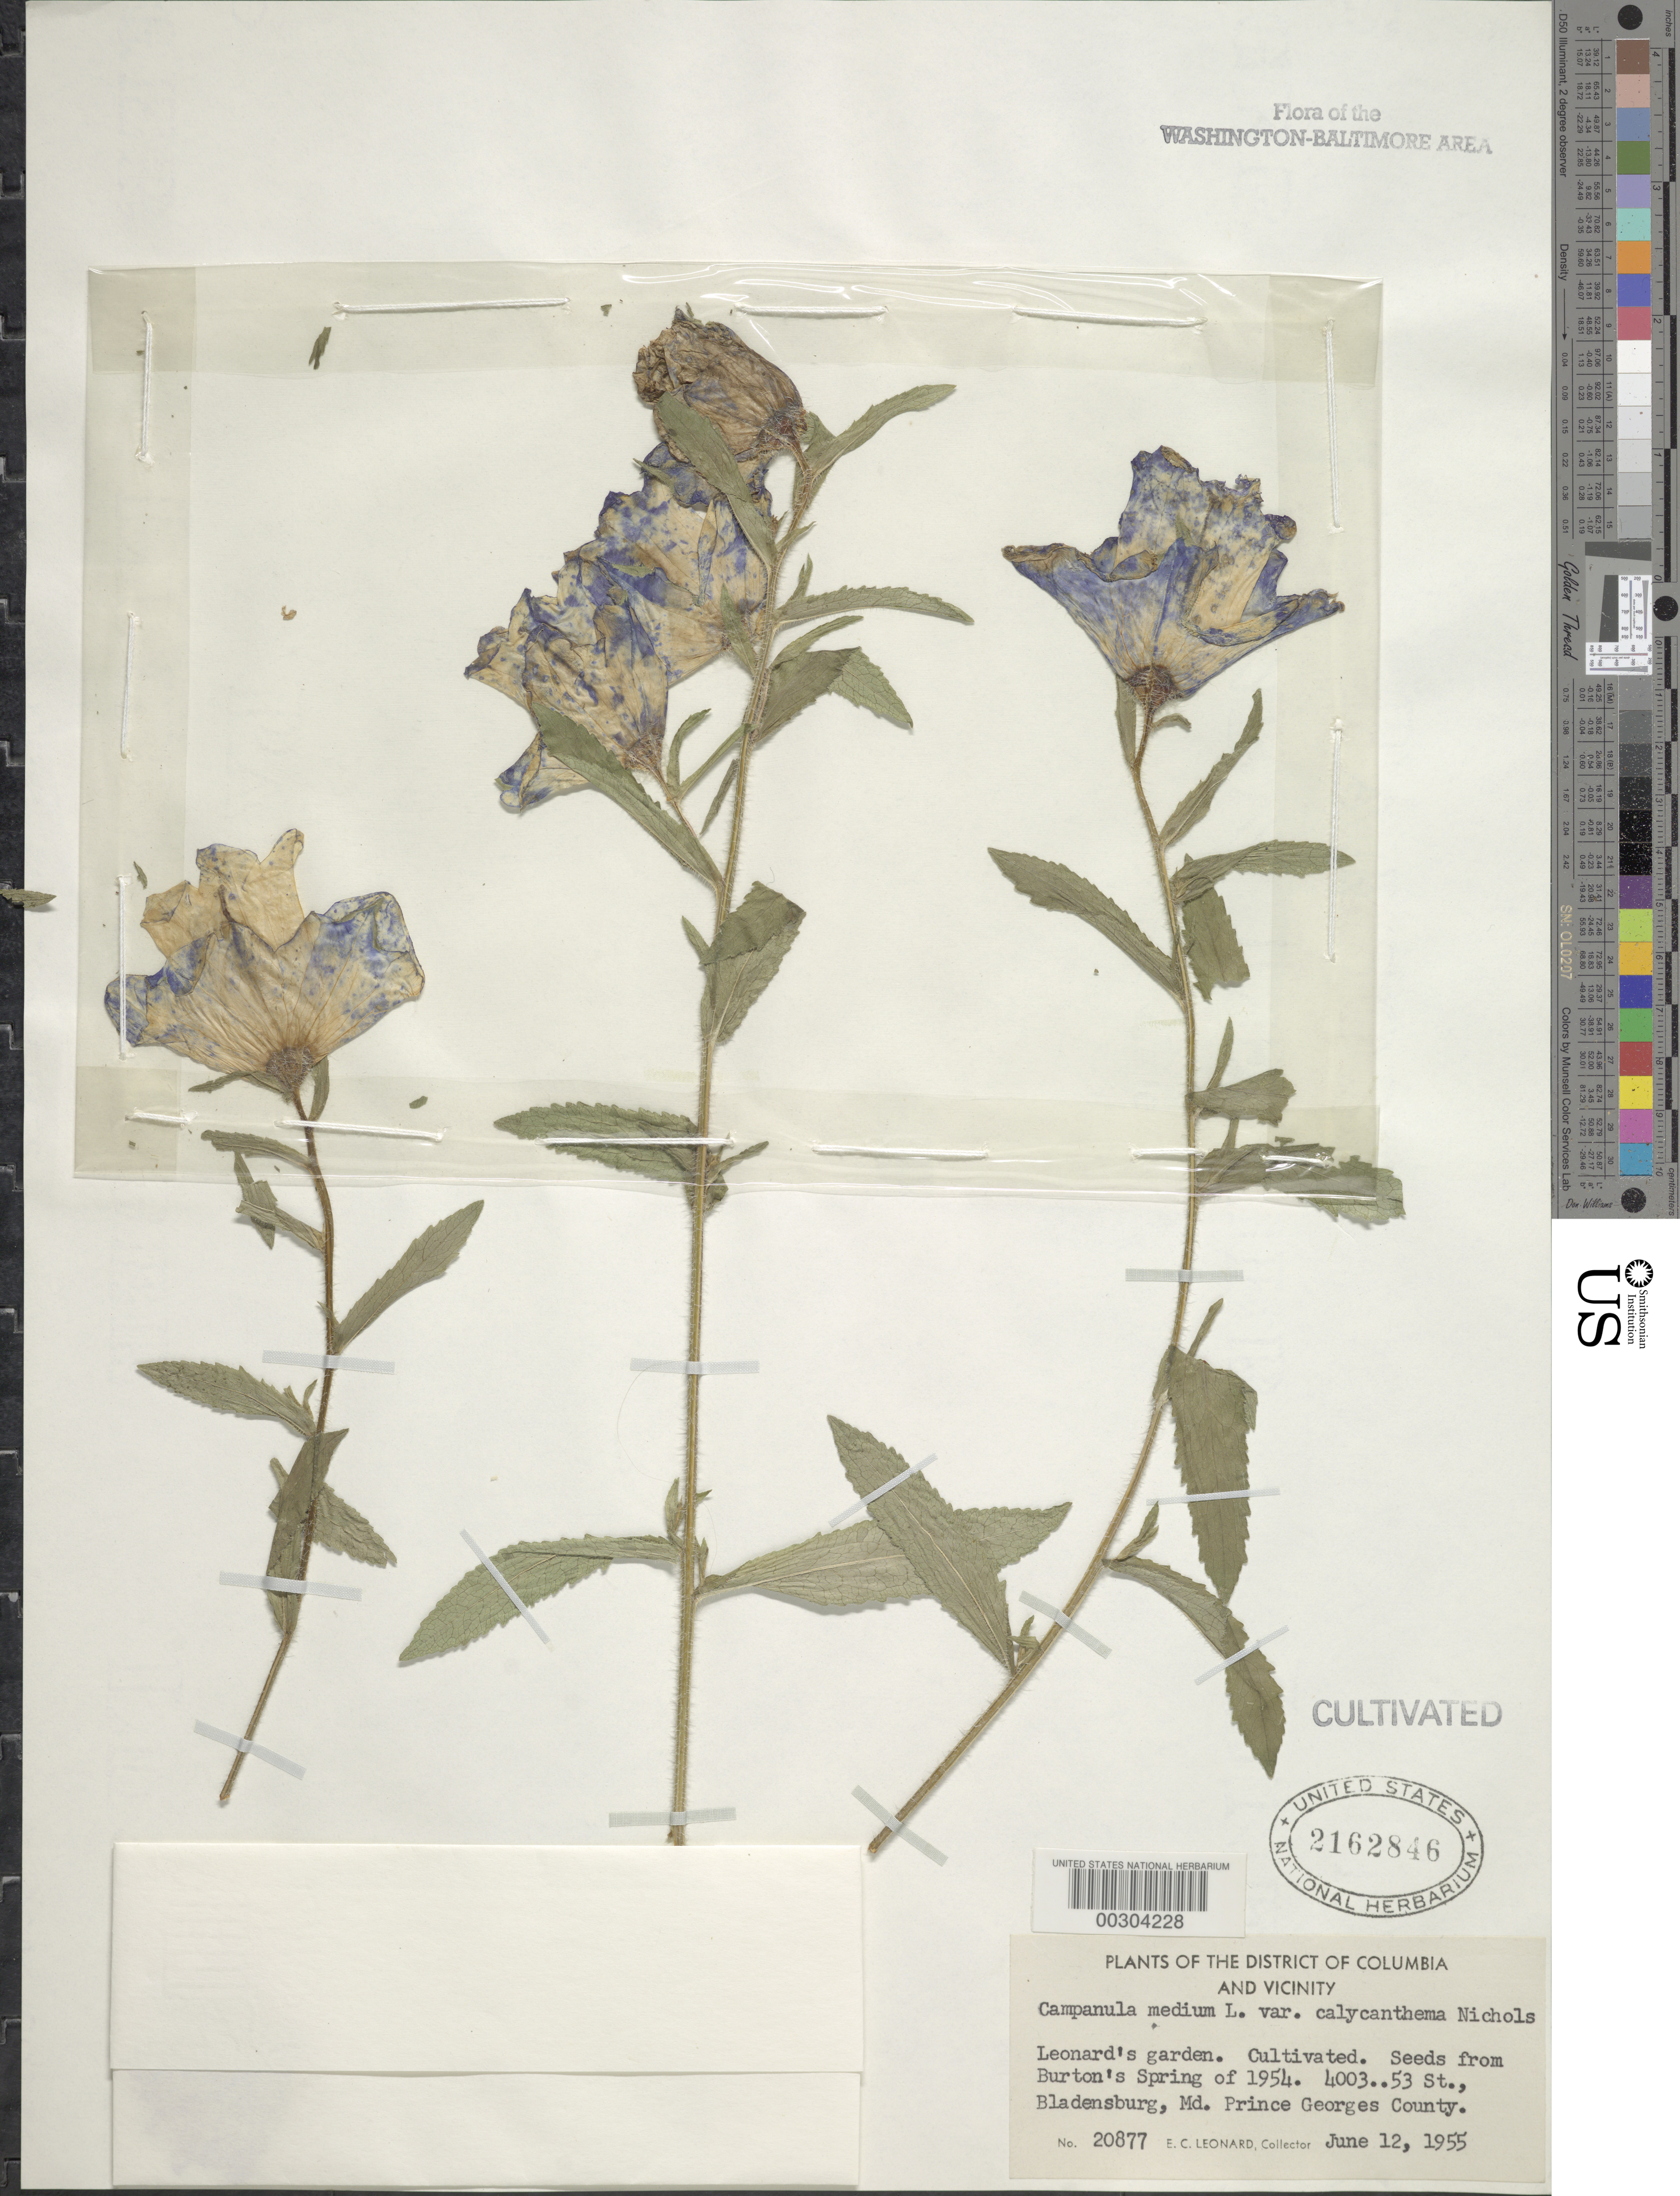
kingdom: Plantae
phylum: Tracheophyta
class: Magnoliopsida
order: Asterales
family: Campanulaceae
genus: Campanula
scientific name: Campanula medium var. calycanthema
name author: Nicholls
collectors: E. C. Leonard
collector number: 20877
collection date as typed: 12 Jun 1955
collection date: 1955-06-12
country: United States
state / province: Maryland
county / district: Prince George's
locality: Bladensburg, 4003 53 St, Leonard's garden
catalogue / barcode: US 2162846